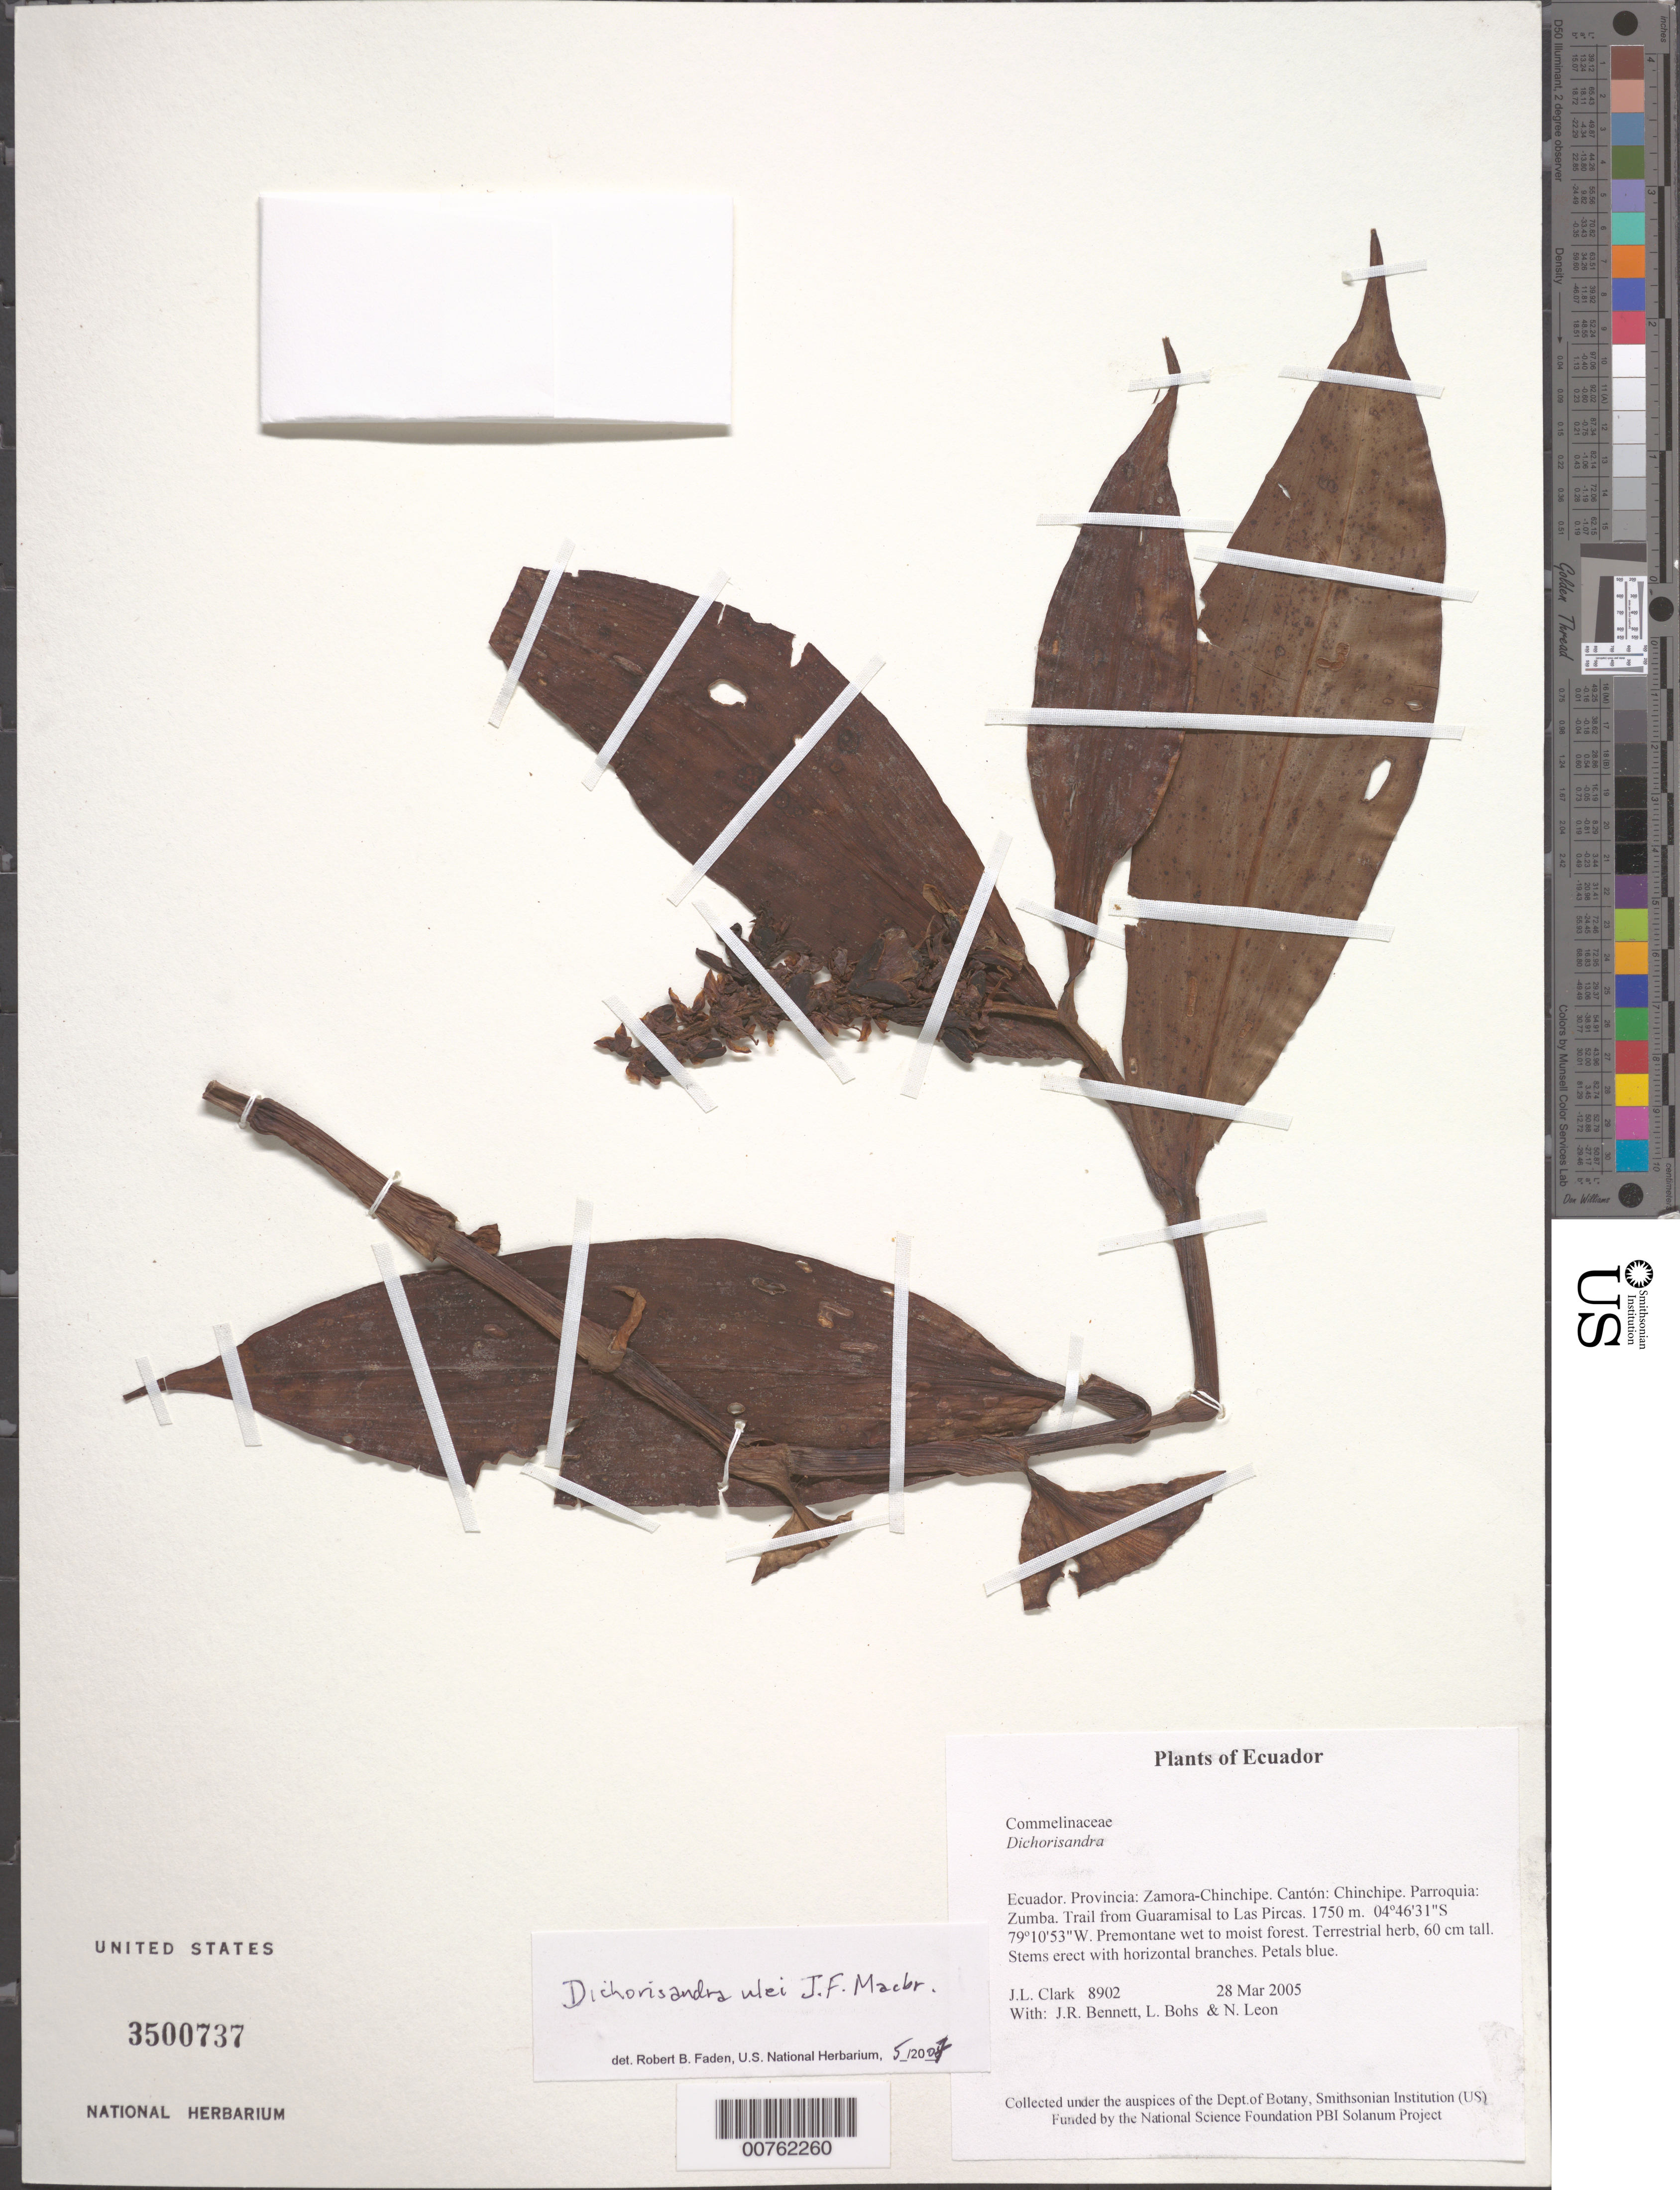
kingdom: Plantae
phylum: Tracheophyta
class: Liliopsida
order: Commelinales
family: Commelinaceae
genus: Dichorisandra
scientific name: Dichorisandra ulei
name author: J.F. Macbr.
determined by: Faden, Robert B., (US), Smithsonian Institution - National Museum of Natural History (UNITED STATES)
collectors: J. L. Clark et al.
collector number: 8902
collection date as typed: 28 Mar 2005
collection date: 2005-03-28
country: Ecuador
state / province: Zamora-Chinchipe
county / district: Canton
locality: Parroquia: Zumba. Trail from Guaramisal to Las Pircas.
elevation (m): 1750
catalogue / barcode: US 3500737